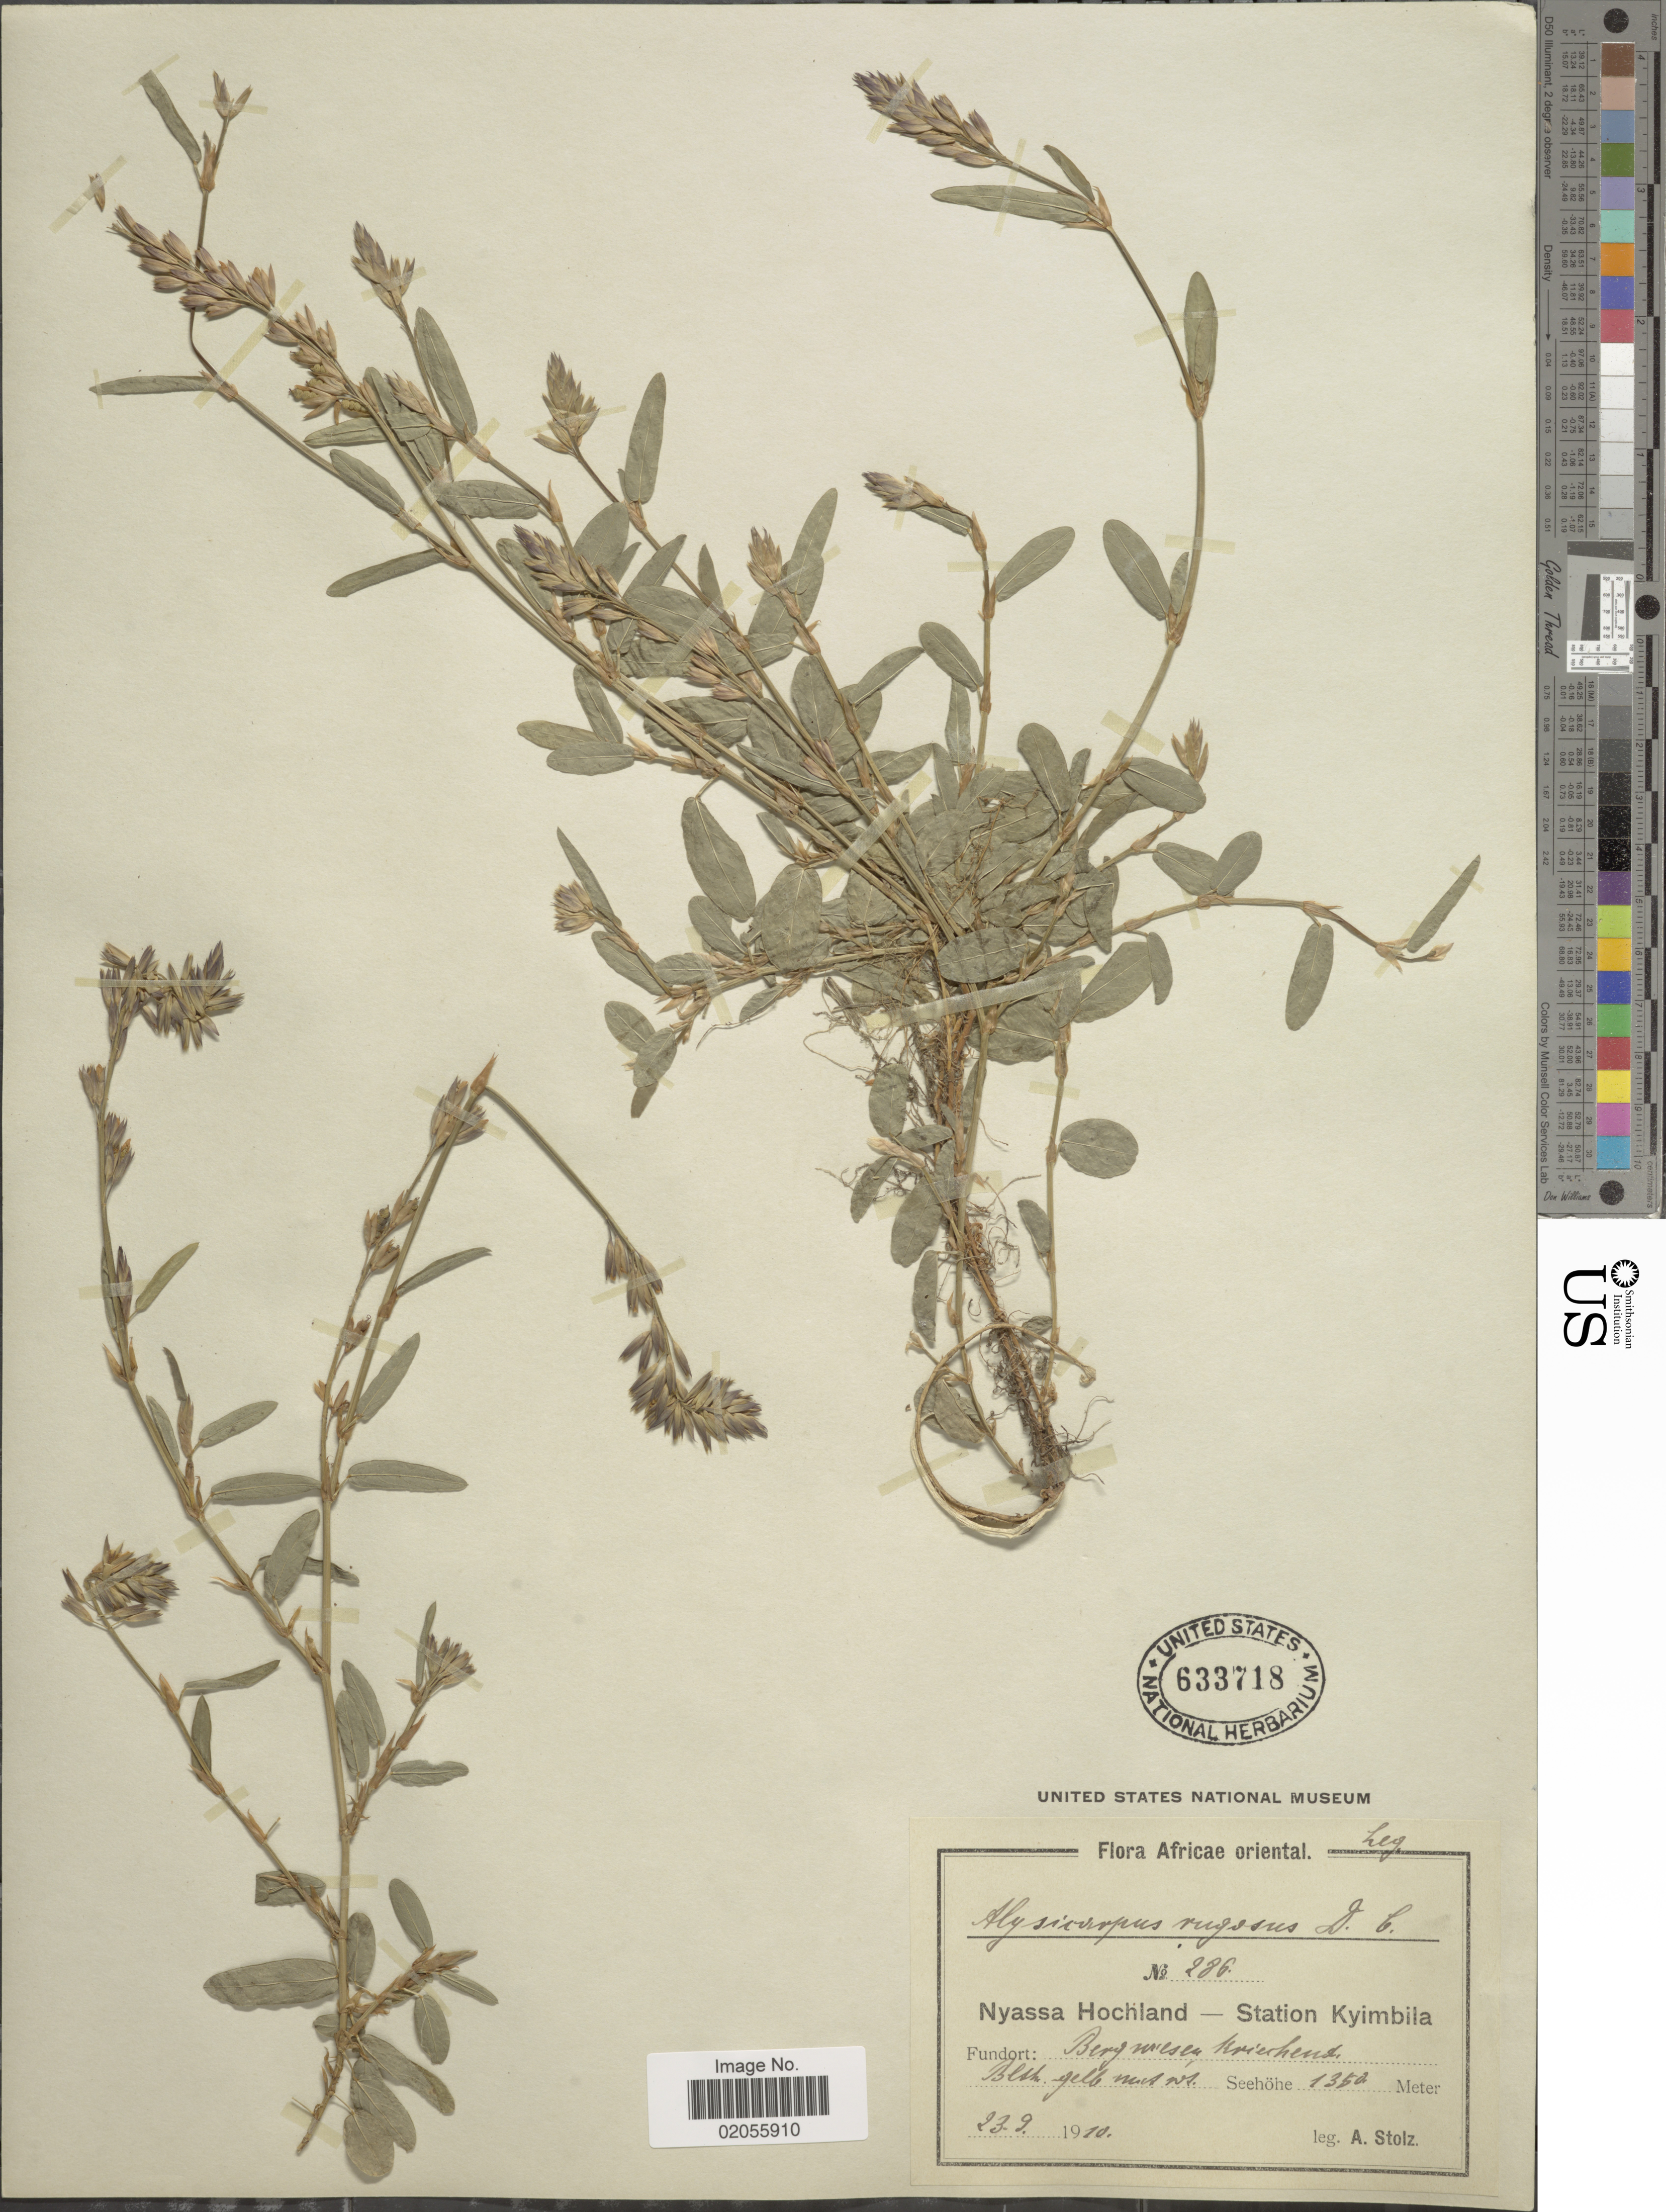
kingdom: Plantae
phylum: Tracheophyta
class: Magnoliopsida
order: Fabales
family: Fabaceae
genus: Alysicarpus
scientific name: Alysicarpus rugosus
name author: (Willd.) DC.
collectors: A. Stolz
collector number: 236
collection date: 1910-09-23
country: Tanzania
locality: Nyassa Hochland - Station Kyimbila.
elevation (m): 1350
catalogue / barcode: US 633718